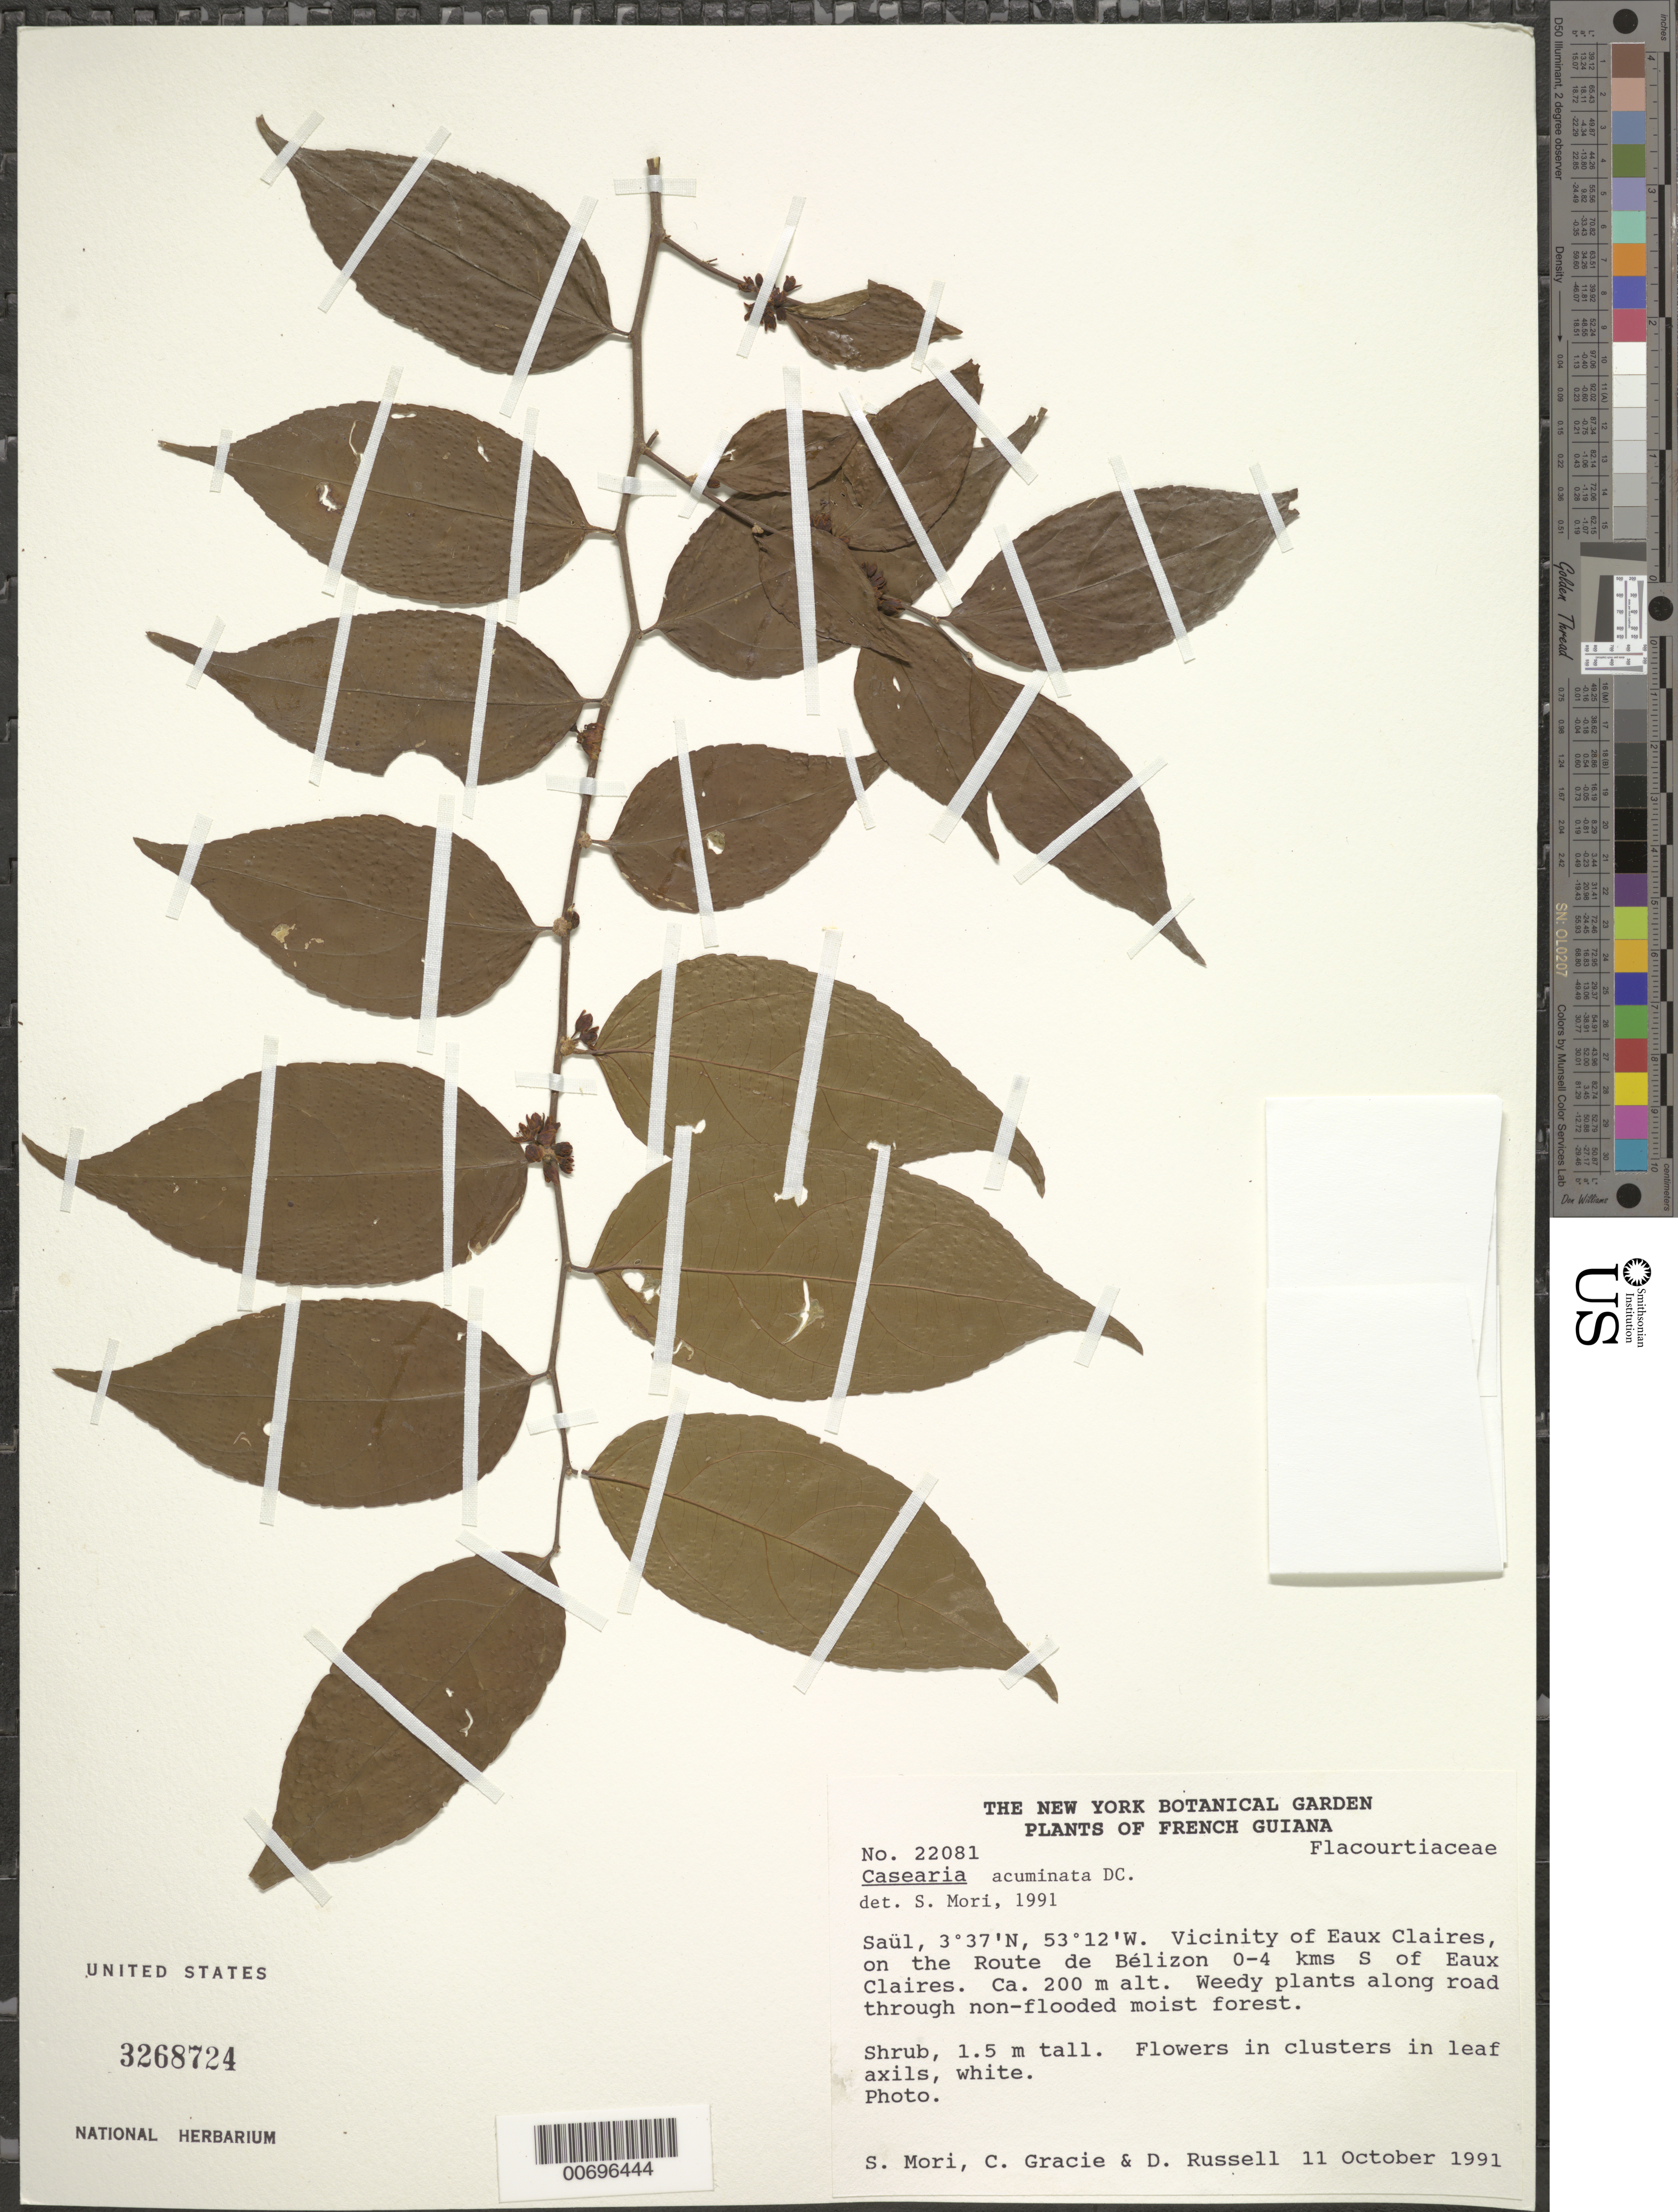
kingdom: Plantae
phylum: Tracheophyta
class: Magnoliopsida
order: Malpighiales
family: Salicaceae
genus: Casearia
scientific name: Casearia acuminata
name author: DC.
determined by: Mori, Scott A.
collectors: S. Mori, C. A. Gracie, J. Lazzaroni, B. Rishel, D. Russell & F. Wright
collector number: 22081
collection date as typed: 11-Oct-91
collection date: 1991-10-11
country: French Guiana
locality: Saül, vicinity of Eaux Claires, on Route de Belizon 0-4 kms south of Eaux Claires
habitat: Non-flooded moist forest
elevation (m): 200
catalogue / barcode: US 3268724